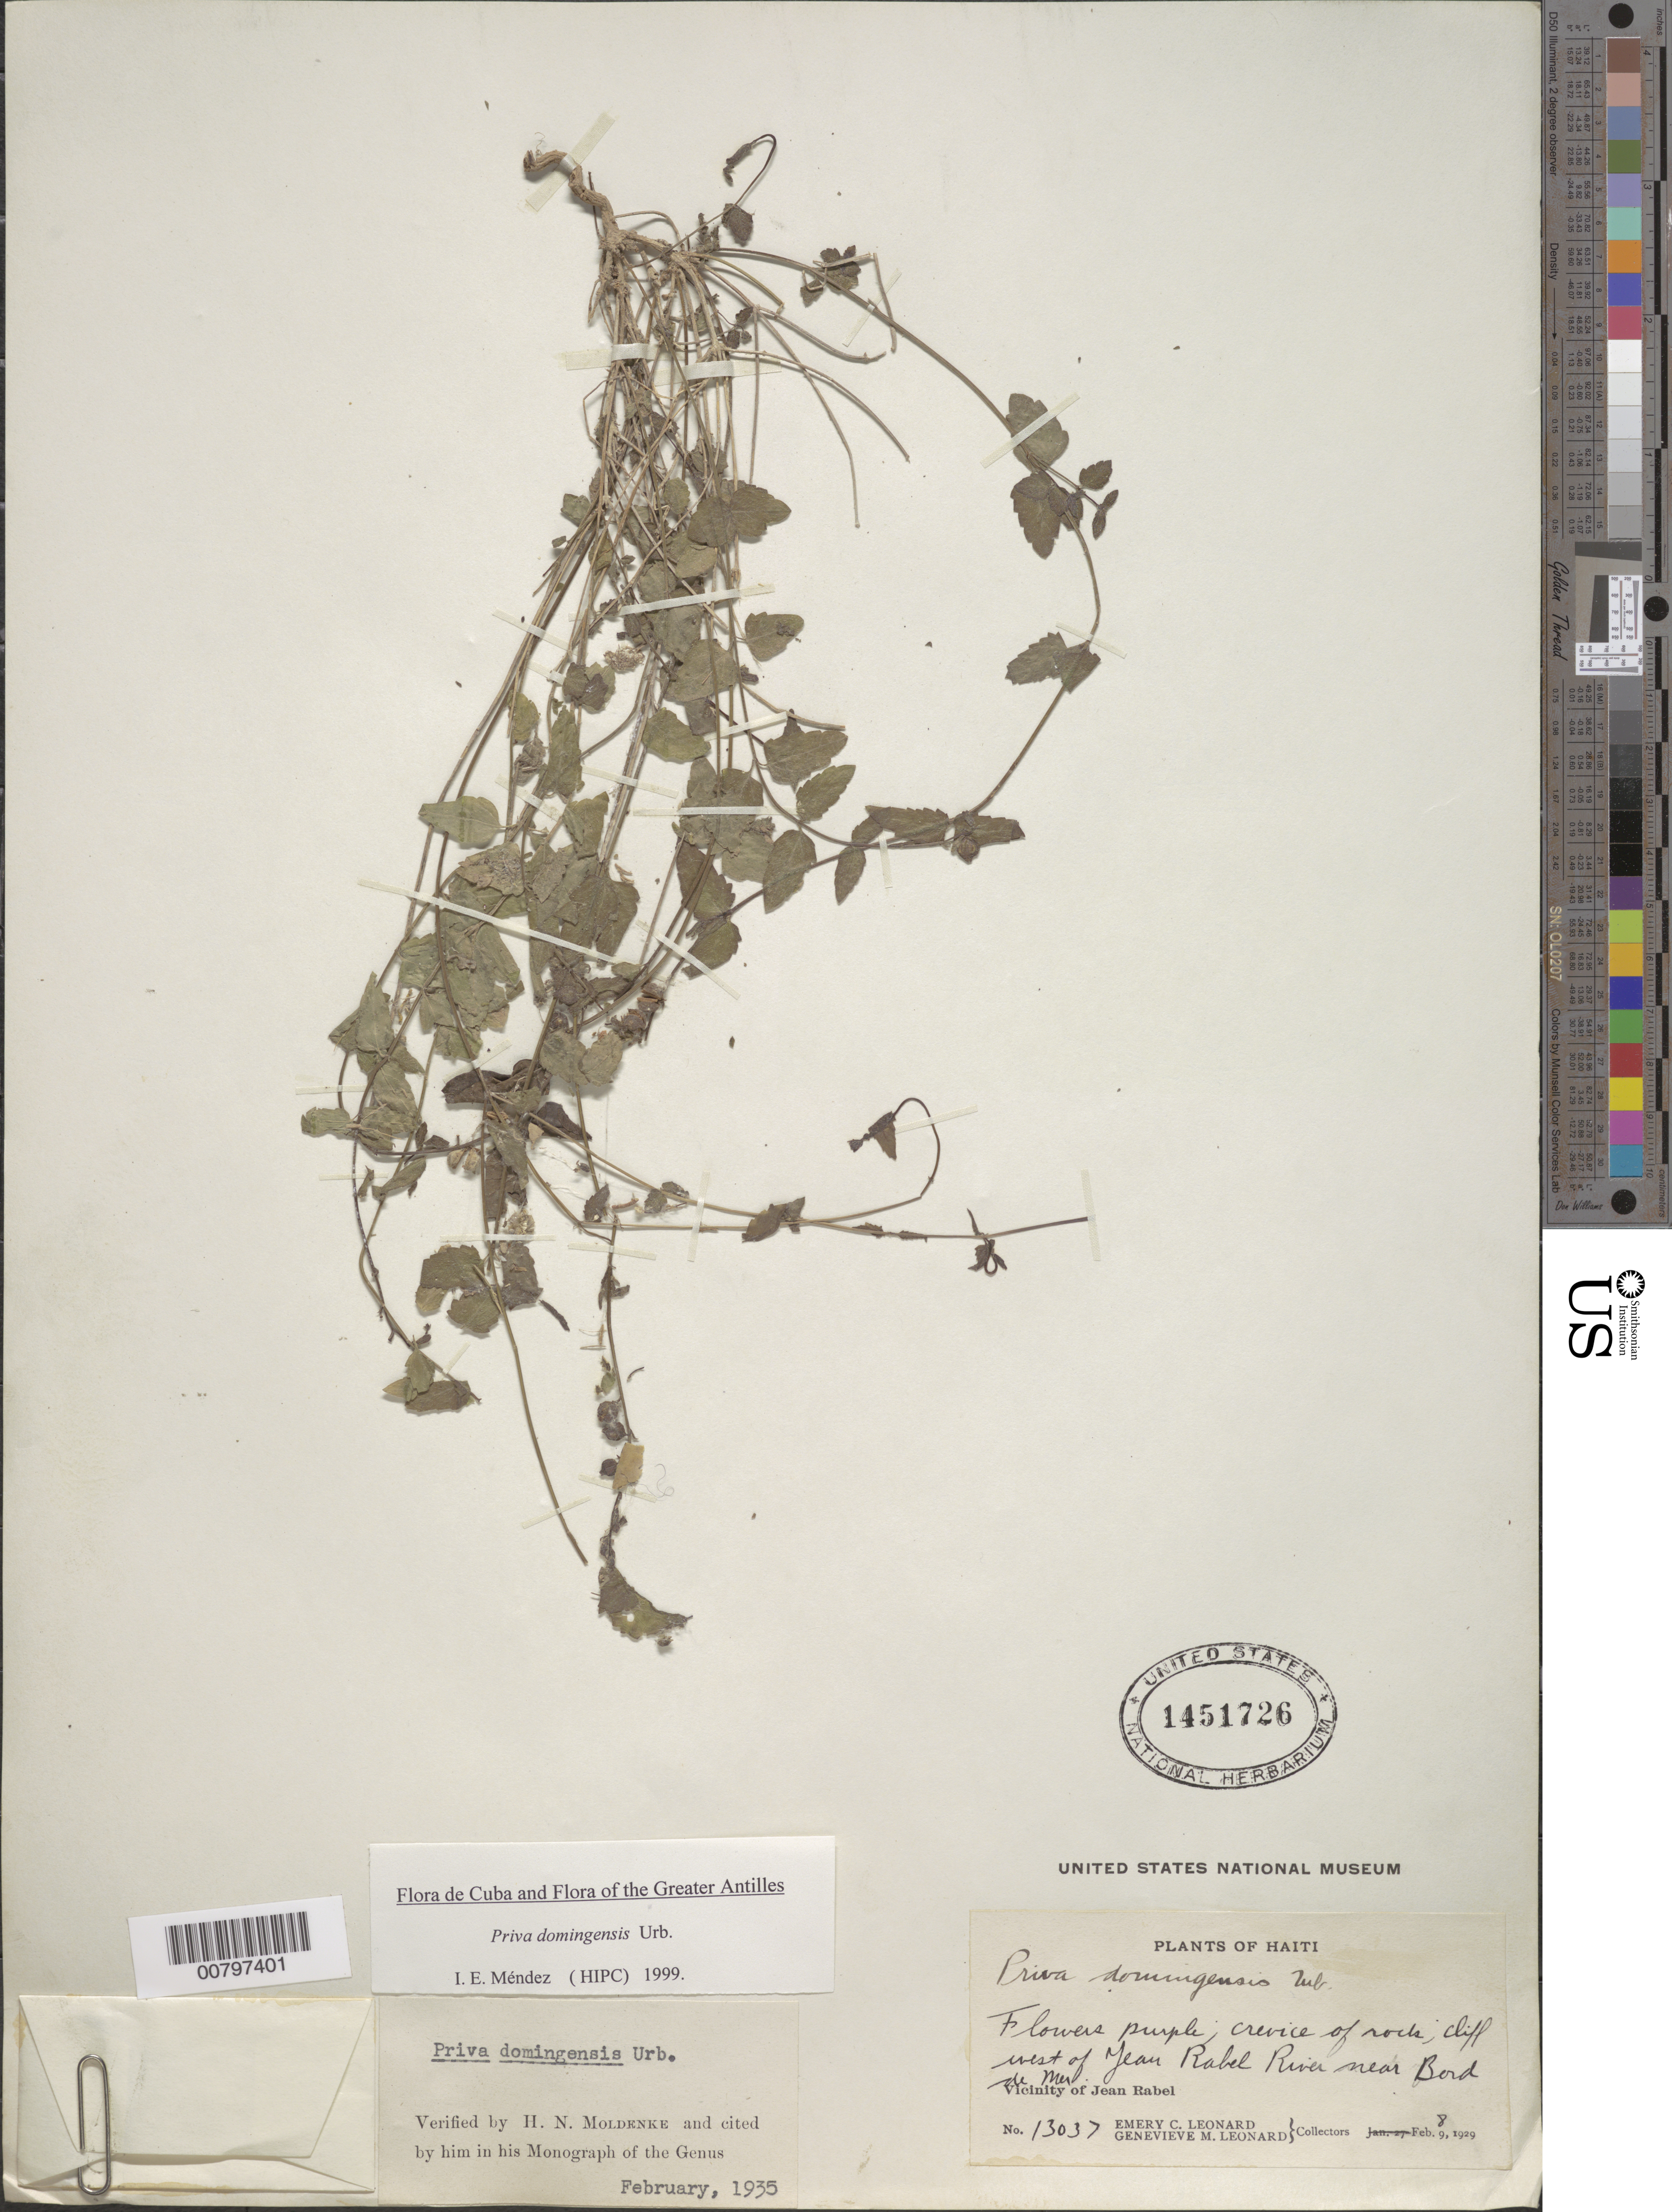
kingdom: Plantae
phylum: Tracheophyta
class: Magnoliopsida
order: Lamiales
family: Verbenaceae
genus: Priva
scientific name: Priva domingensis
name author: Urb.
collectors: E. C. Leonard & G. M. Leonard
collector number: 13037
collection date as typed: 08 Feb 1929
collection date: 1929-02-08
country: Haiti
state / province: Nord-Ouest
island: Hispaniola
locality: Vicinity of Jean-Rabel, cliffs W of Jean Rabel River near Bord de Mer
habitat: Crevice of rocks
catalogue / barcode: US 1451726